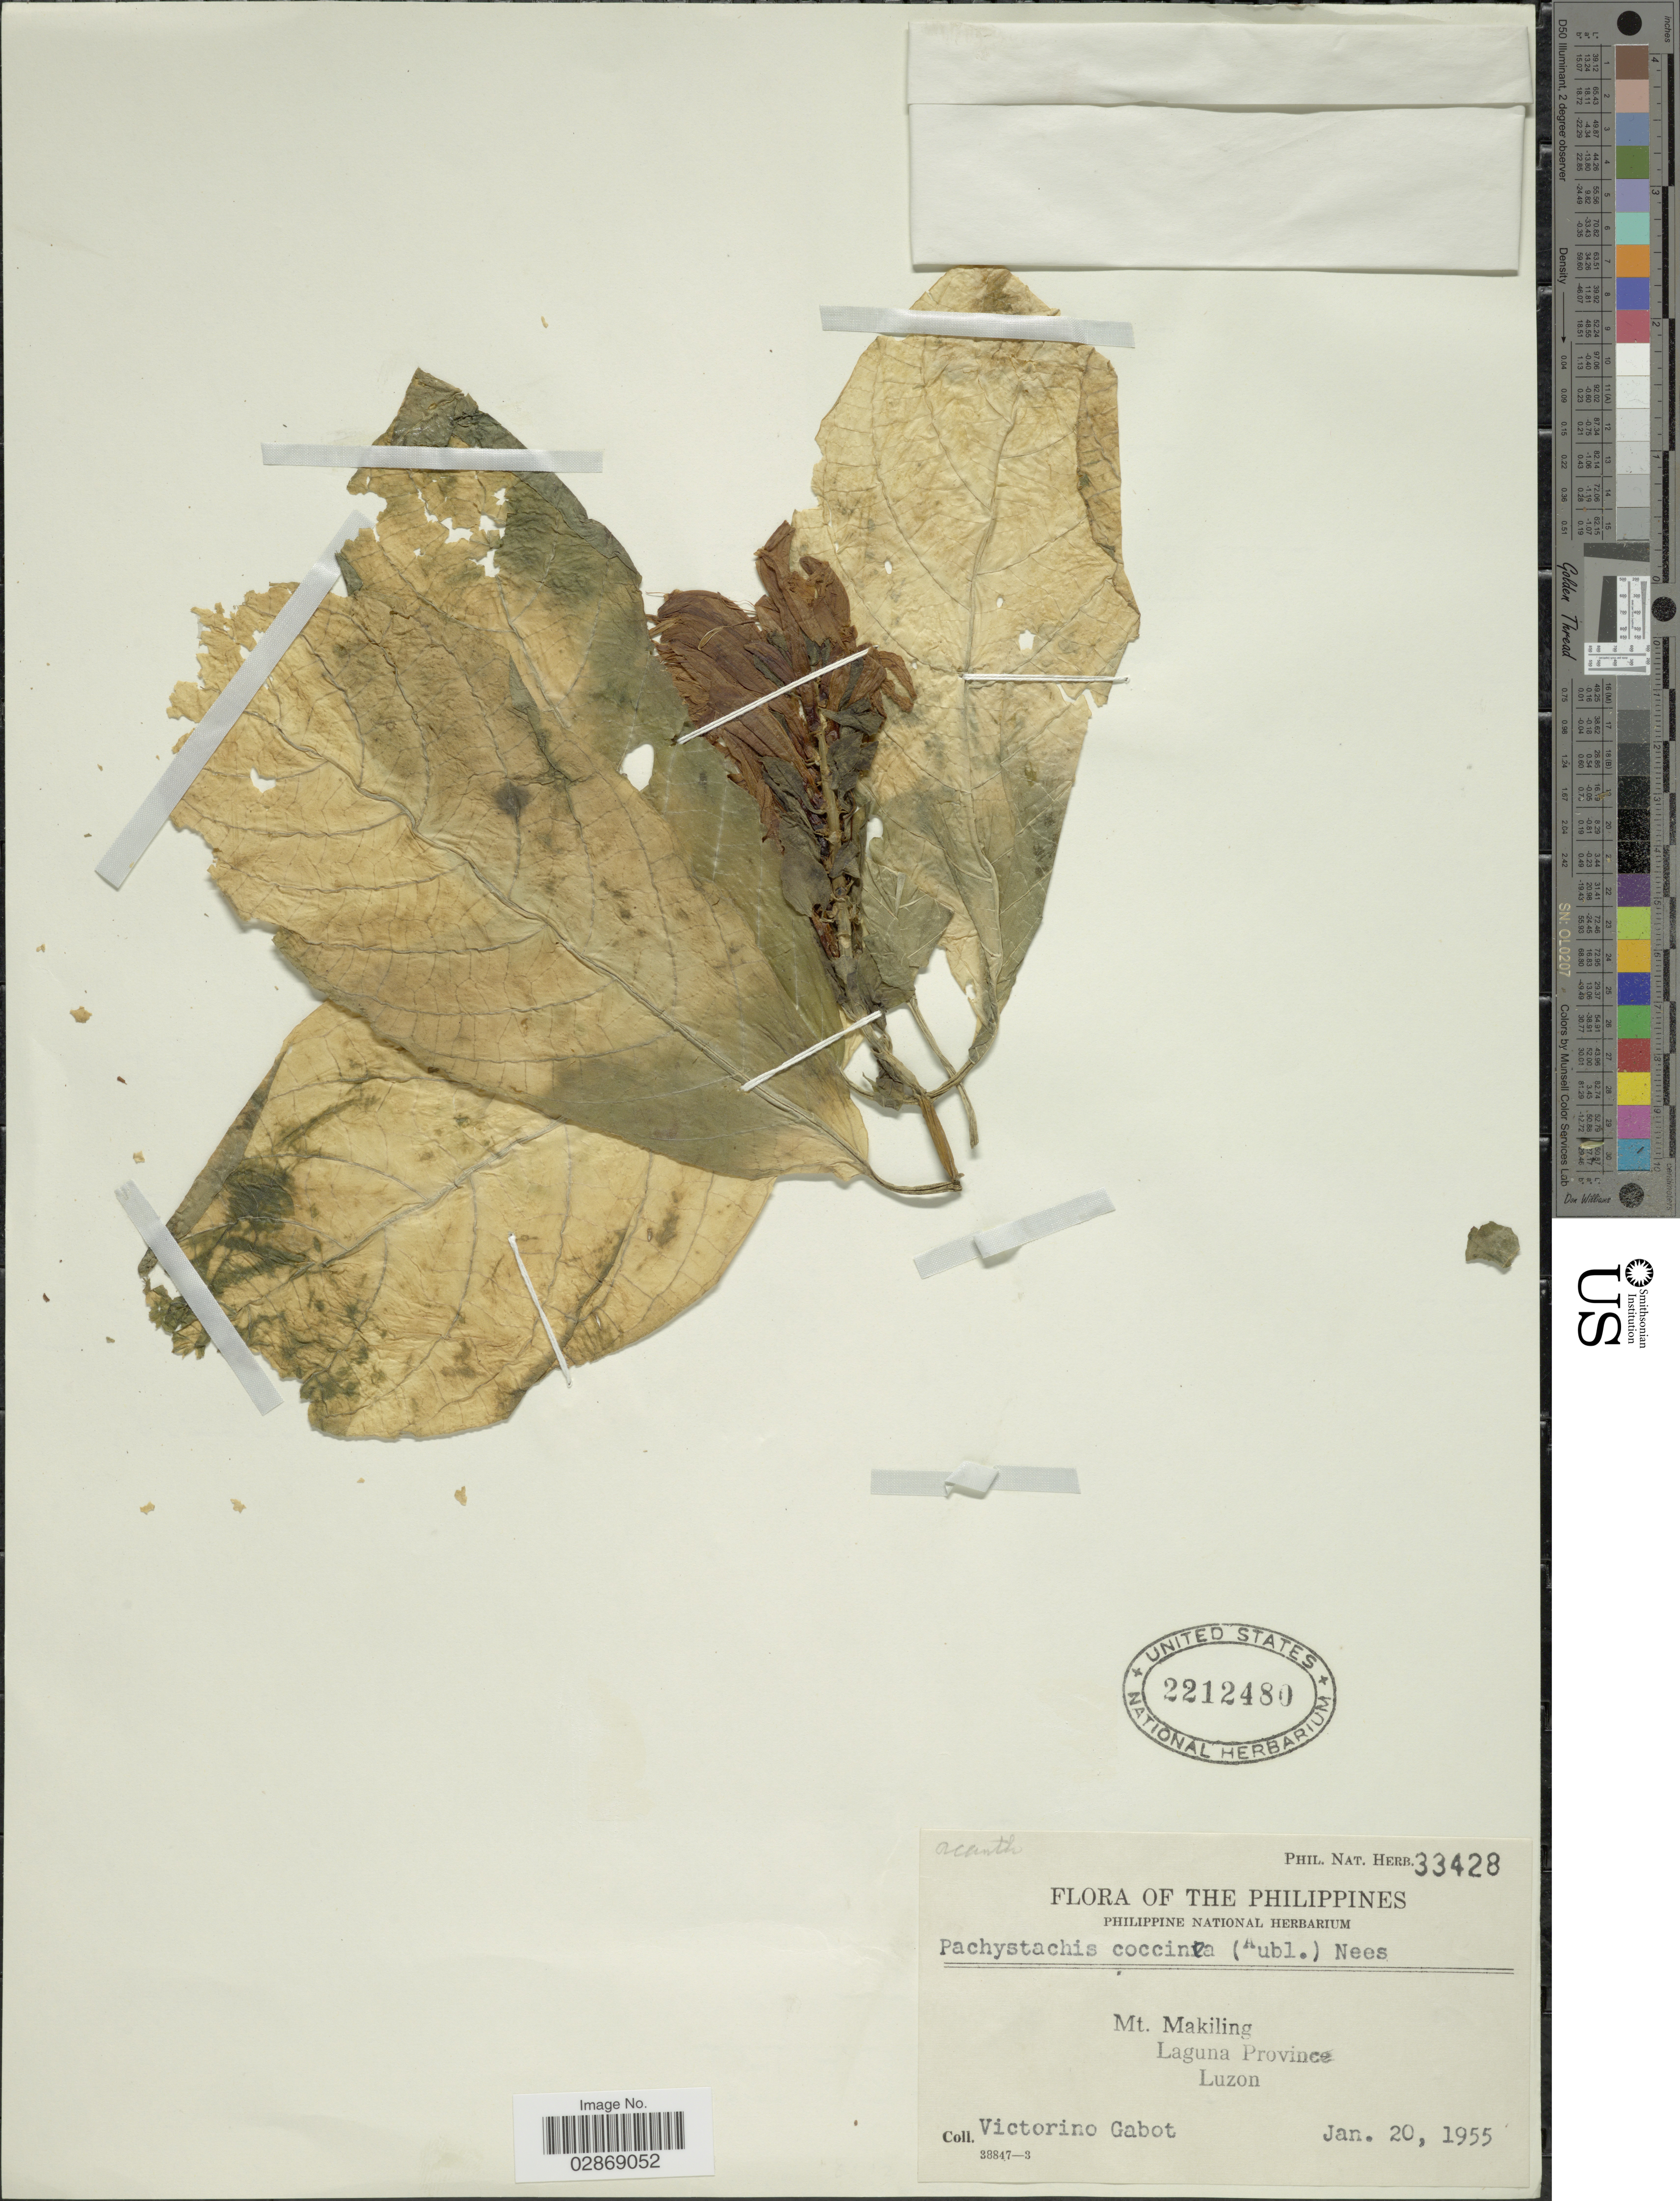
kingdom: Plantae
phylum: Tracheophyta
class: Magnoliopsida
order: Lamiales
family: Acanthaceae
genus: Pachystachys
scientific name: Pachystachys coccinea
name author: (Aubl.) Nees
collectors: V. Gabot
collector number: Phil. Nat. Herb. 33428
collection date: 1955-01-20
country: Philippines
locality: Mt. Makiling, Laguna Province. Luzon.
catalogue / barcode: US 2212480